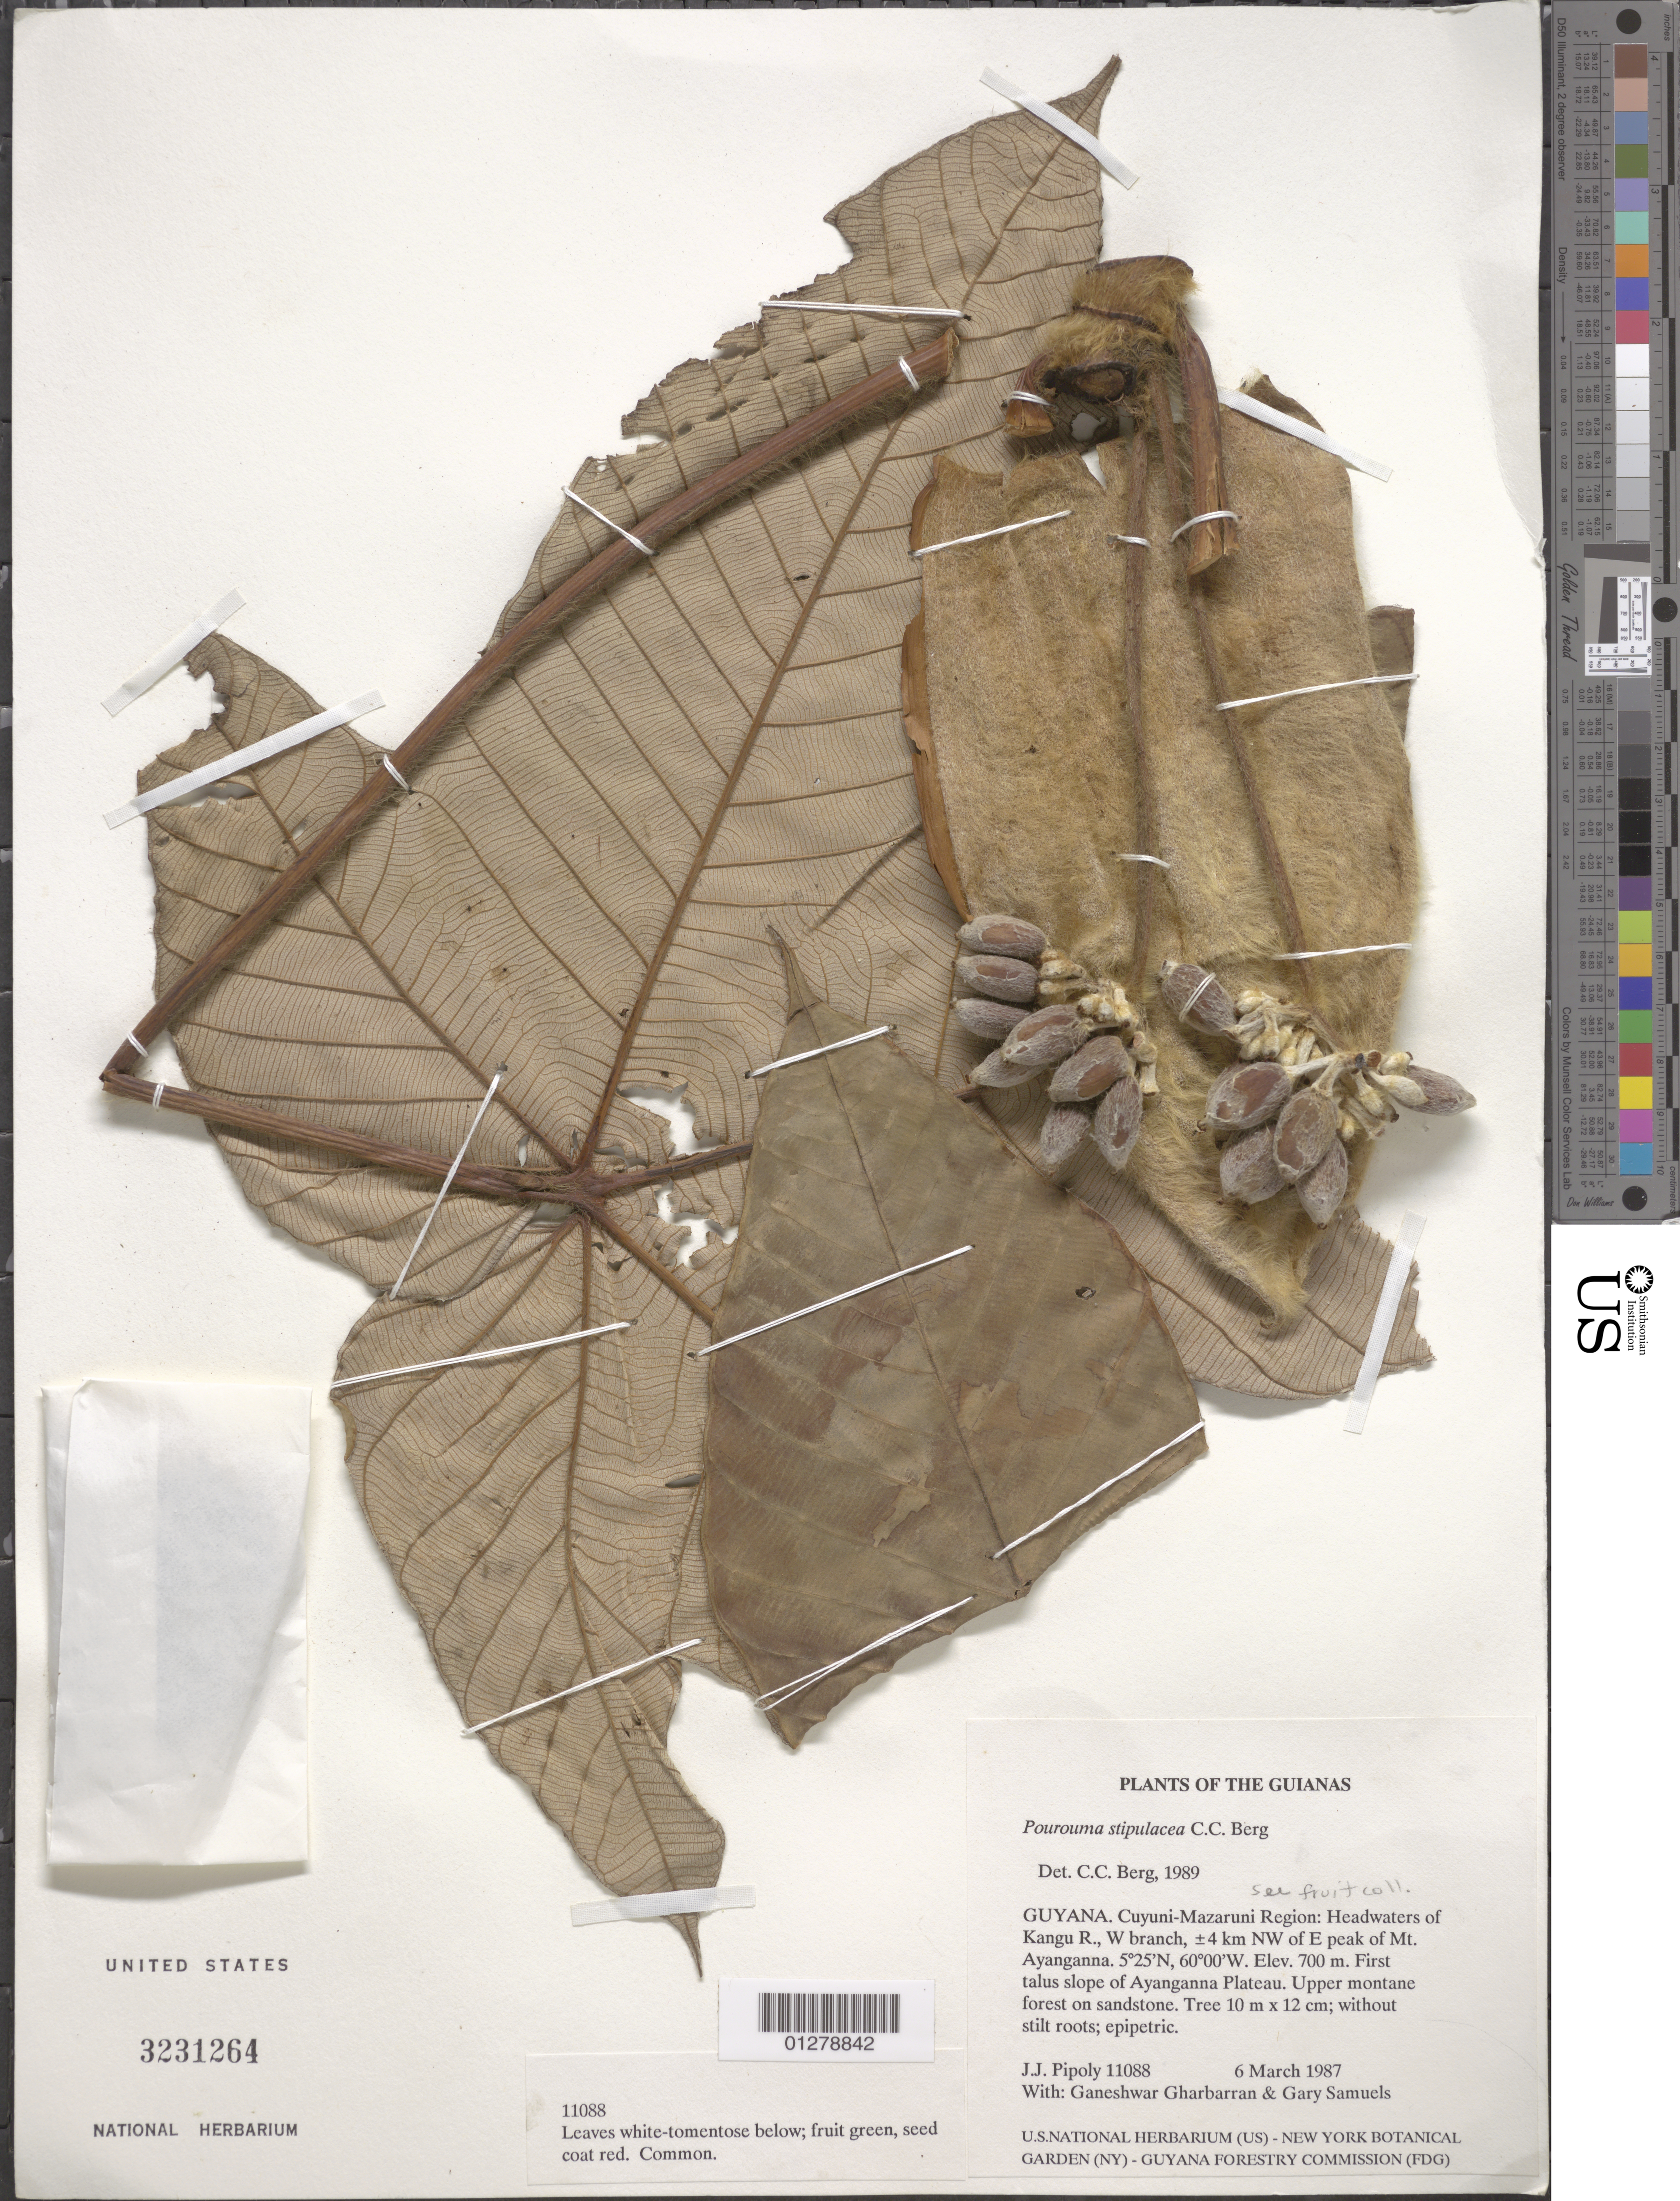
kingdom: Plantae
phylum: Tracheophyta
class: Magnoliopsida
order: Rosales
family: Urticaceae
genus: Pourouma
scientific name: Pourouma stipulacea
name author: C.C. Berg & Kooy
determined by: Berg, C. C.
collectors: J. J. Pipoly, G. Gharbarran & G. Samuels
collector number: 11088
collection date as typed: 06 Mar 1987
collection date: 1987-03-06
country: Guyana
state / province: Cuyuni-Mazaruni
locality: Headwaters of Kangu R., W branch; ±4 km NW of E peak of Mt. Ayanganna, first talus slope of plateau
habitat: talus slope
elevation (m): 700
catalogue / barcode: US 3231264